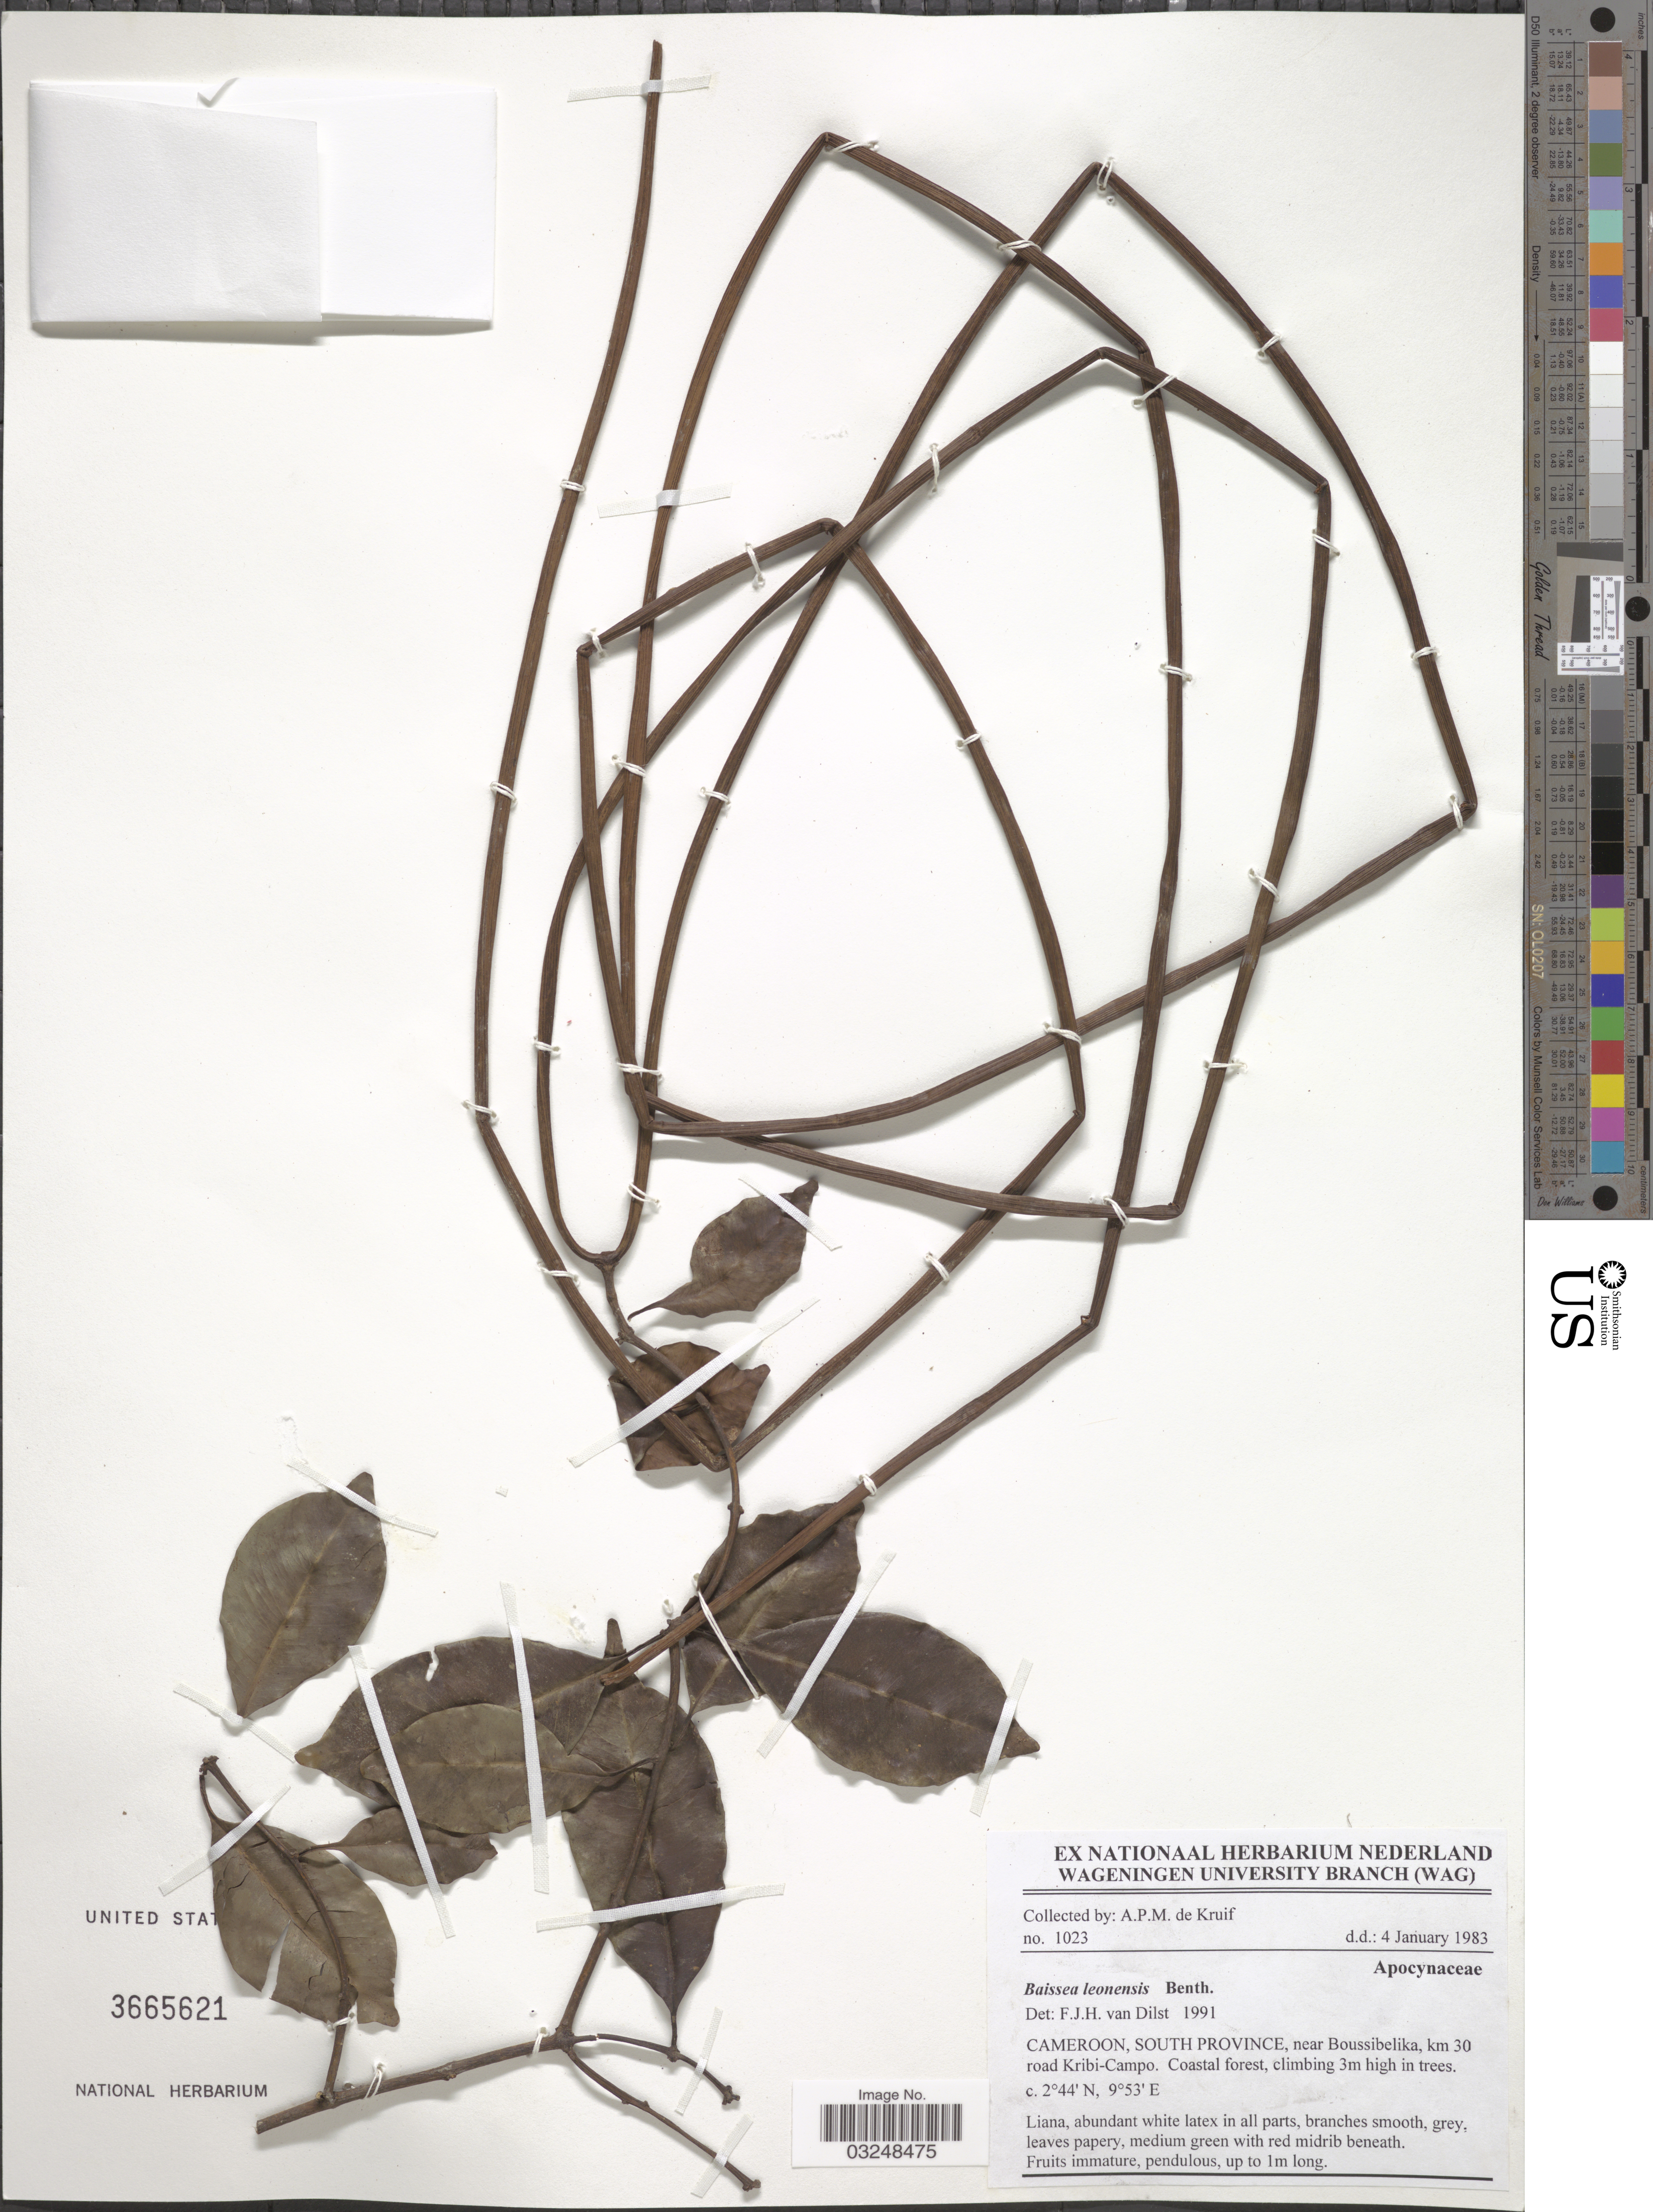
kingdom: Plantae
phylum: Tracheophyta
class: Magnoliopsida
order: Gentianales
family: Apocynaceae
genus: Baissea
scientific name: Baissea leonensis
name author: Benth.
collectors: A. P. de Kruif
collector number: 1023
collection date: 1983-01-04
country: Cameroon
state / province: Sud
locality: South Province, near Boussibelika, km 30 road Kribi-Campo.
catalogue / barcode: US 3665621